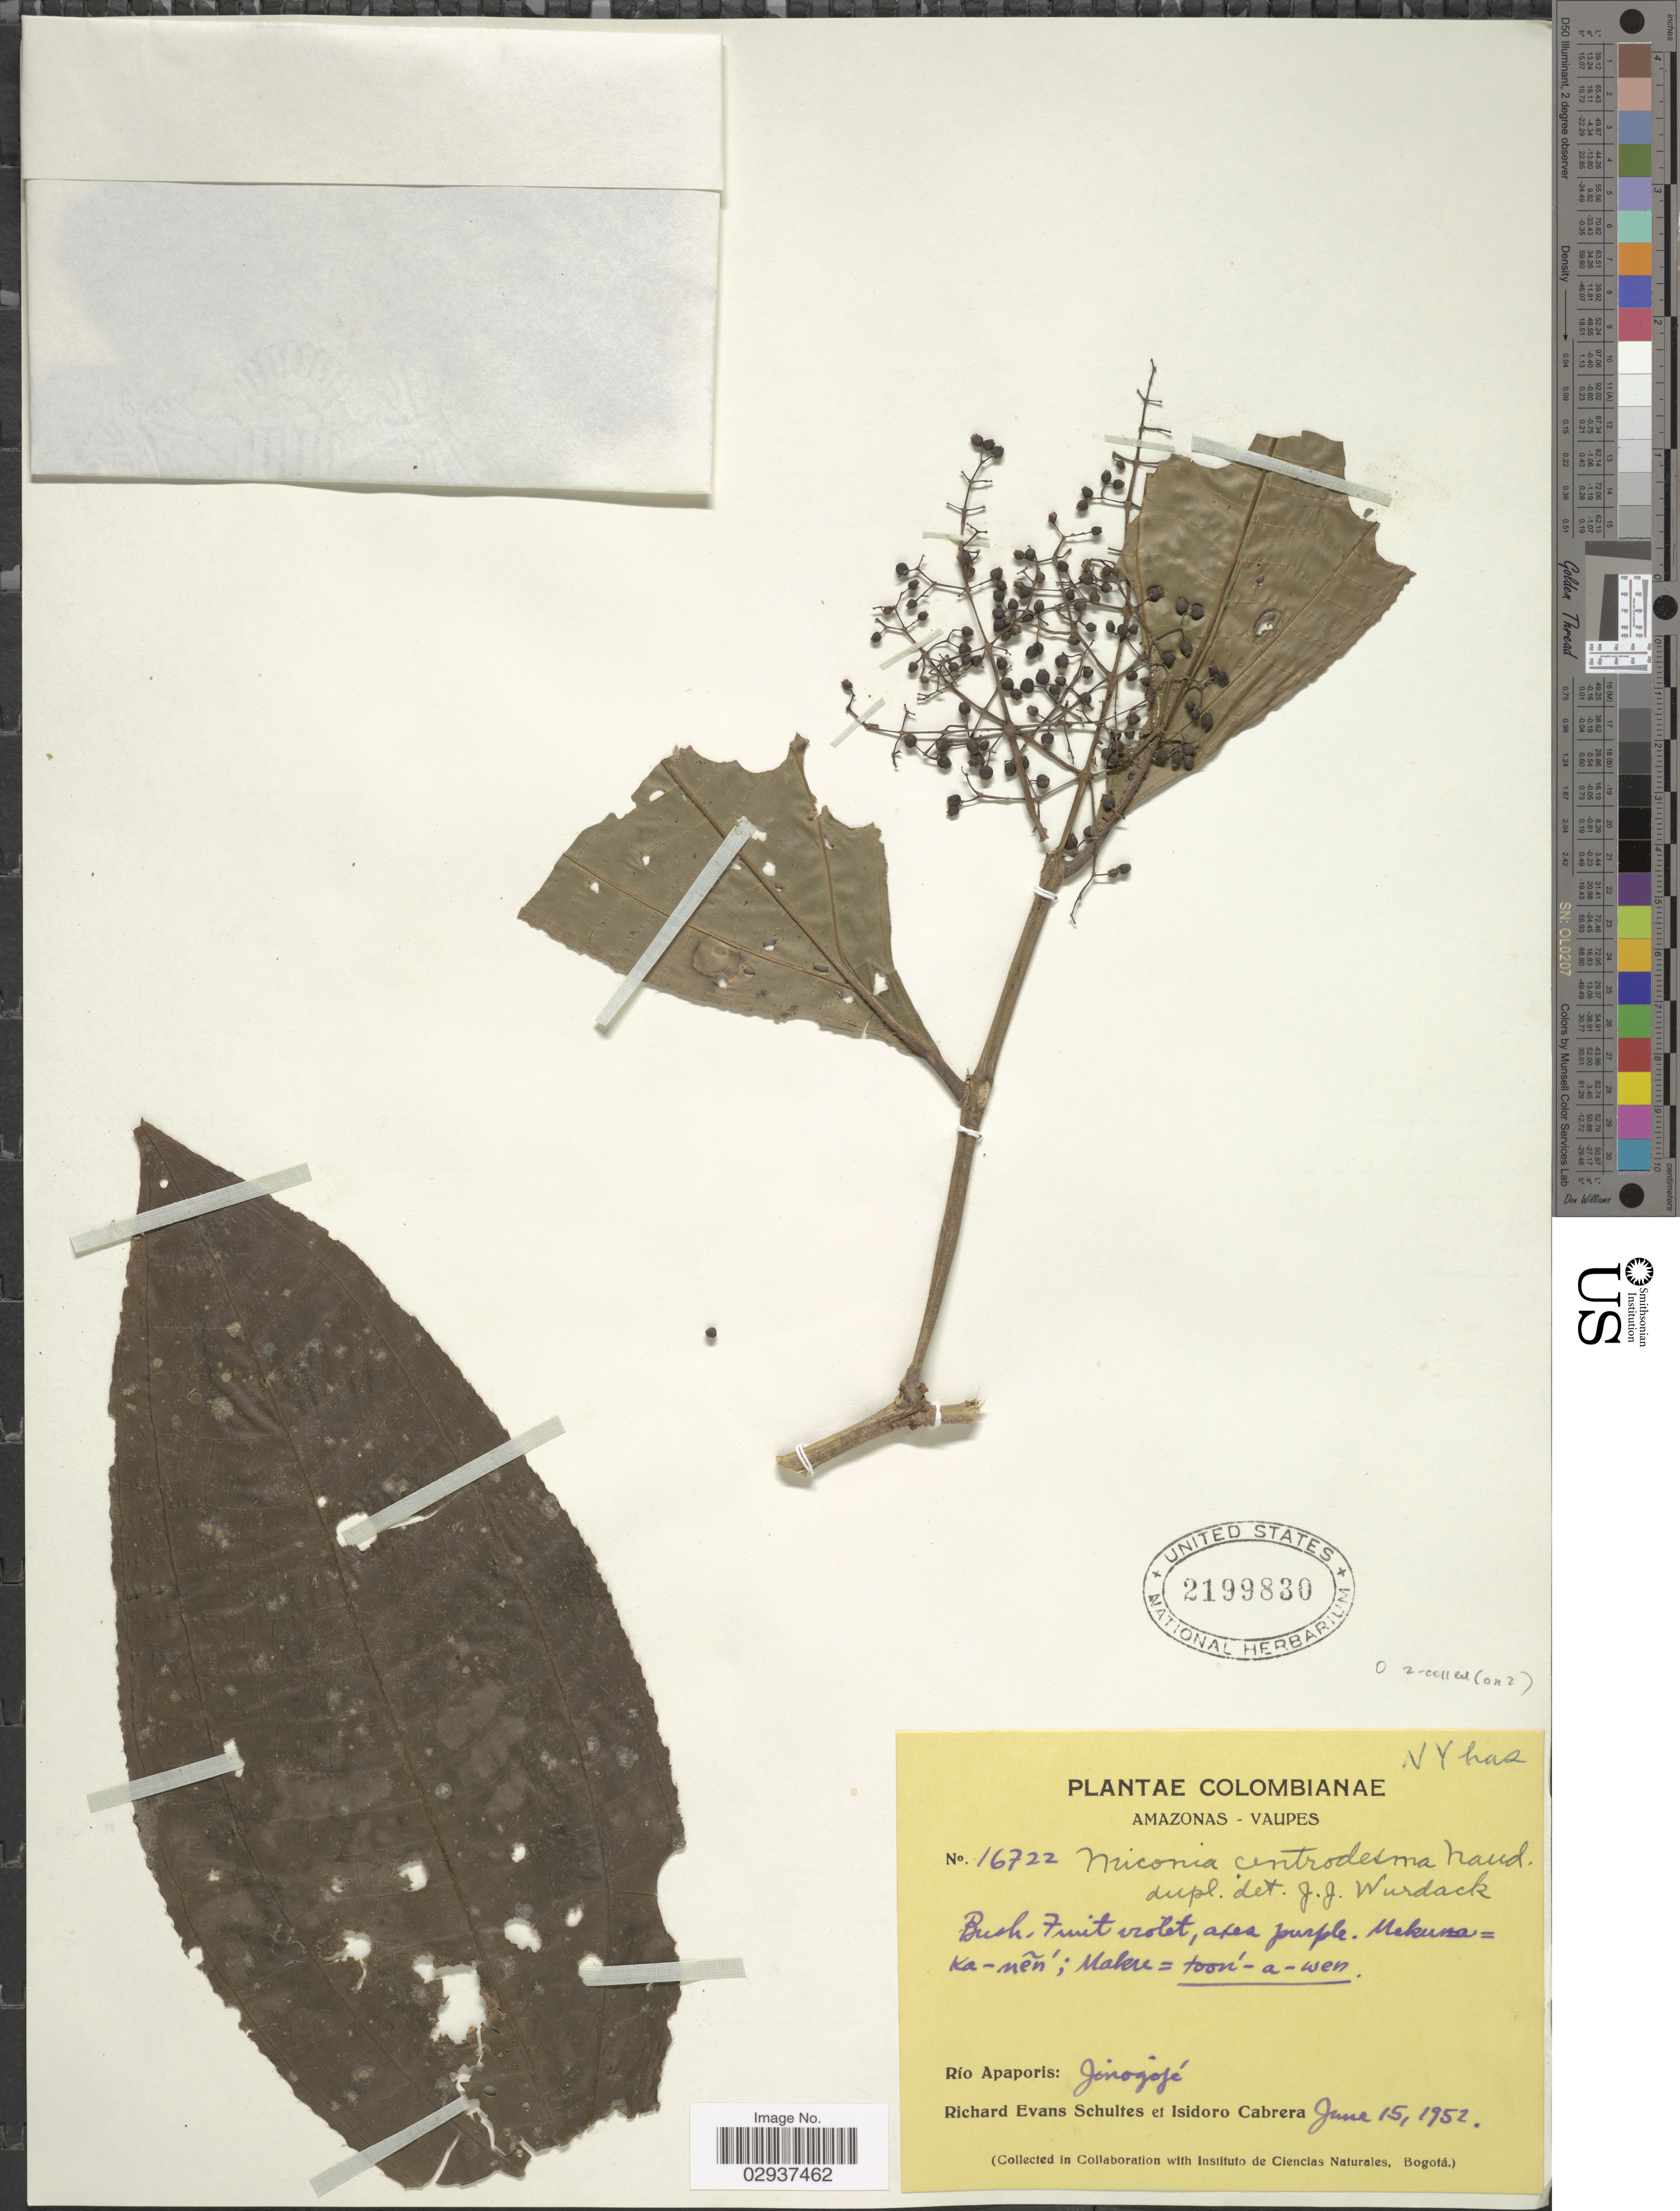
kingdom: Plantae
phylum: Tracheophyta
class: Magnoliopsida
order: Myrtales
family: Melastomataceae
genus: Miconia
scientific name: Miconia centrodesma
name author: Naudin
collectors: R. E. Schultes & I. Cabrera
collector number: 16722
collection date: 1952-06-15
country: Colombia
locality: Amazonas - Vaupes. Río Apaporis: Jinogojé.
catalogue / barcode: US 2199830